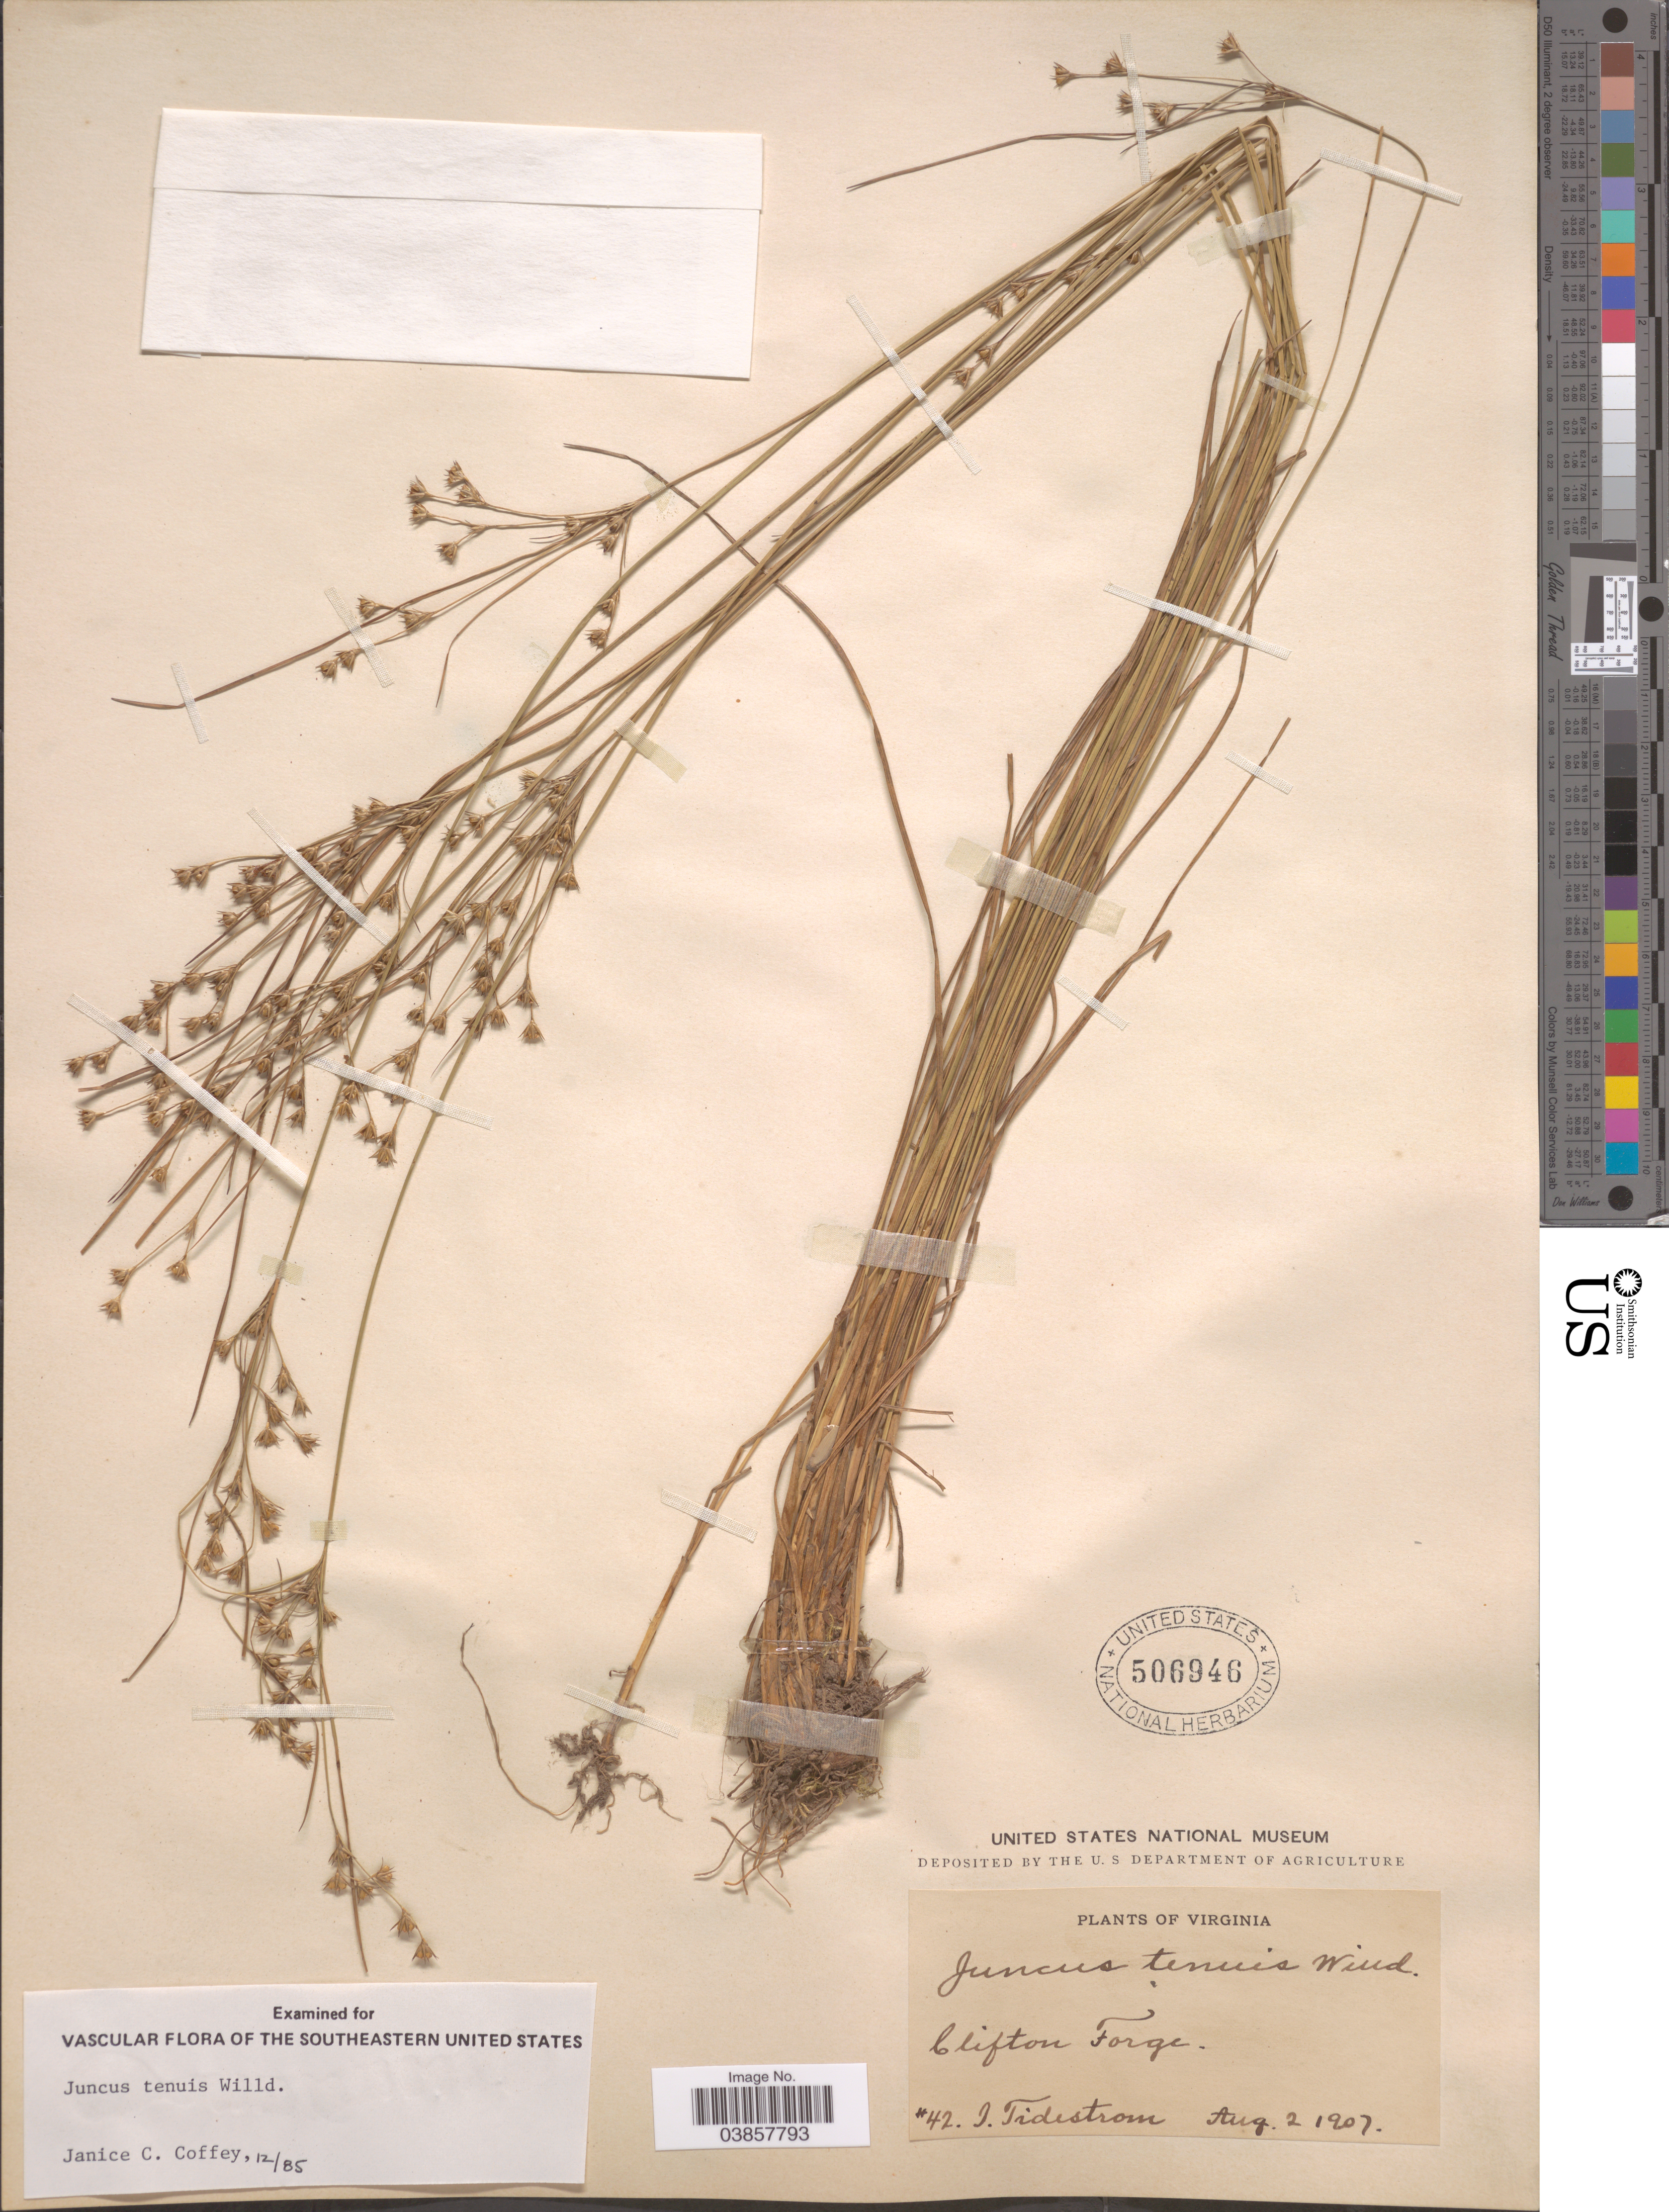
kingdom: Plantae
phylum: Tracheophyta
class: Liliopsida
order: Poales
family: Juncaceae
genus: Juncus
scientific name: Juncus tenuis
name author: Willd.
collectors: I. F. Tidestrom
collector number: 42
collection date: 1907-08-02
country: United States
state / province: Virginia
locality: Clifton Forge.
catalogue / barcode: US 506946